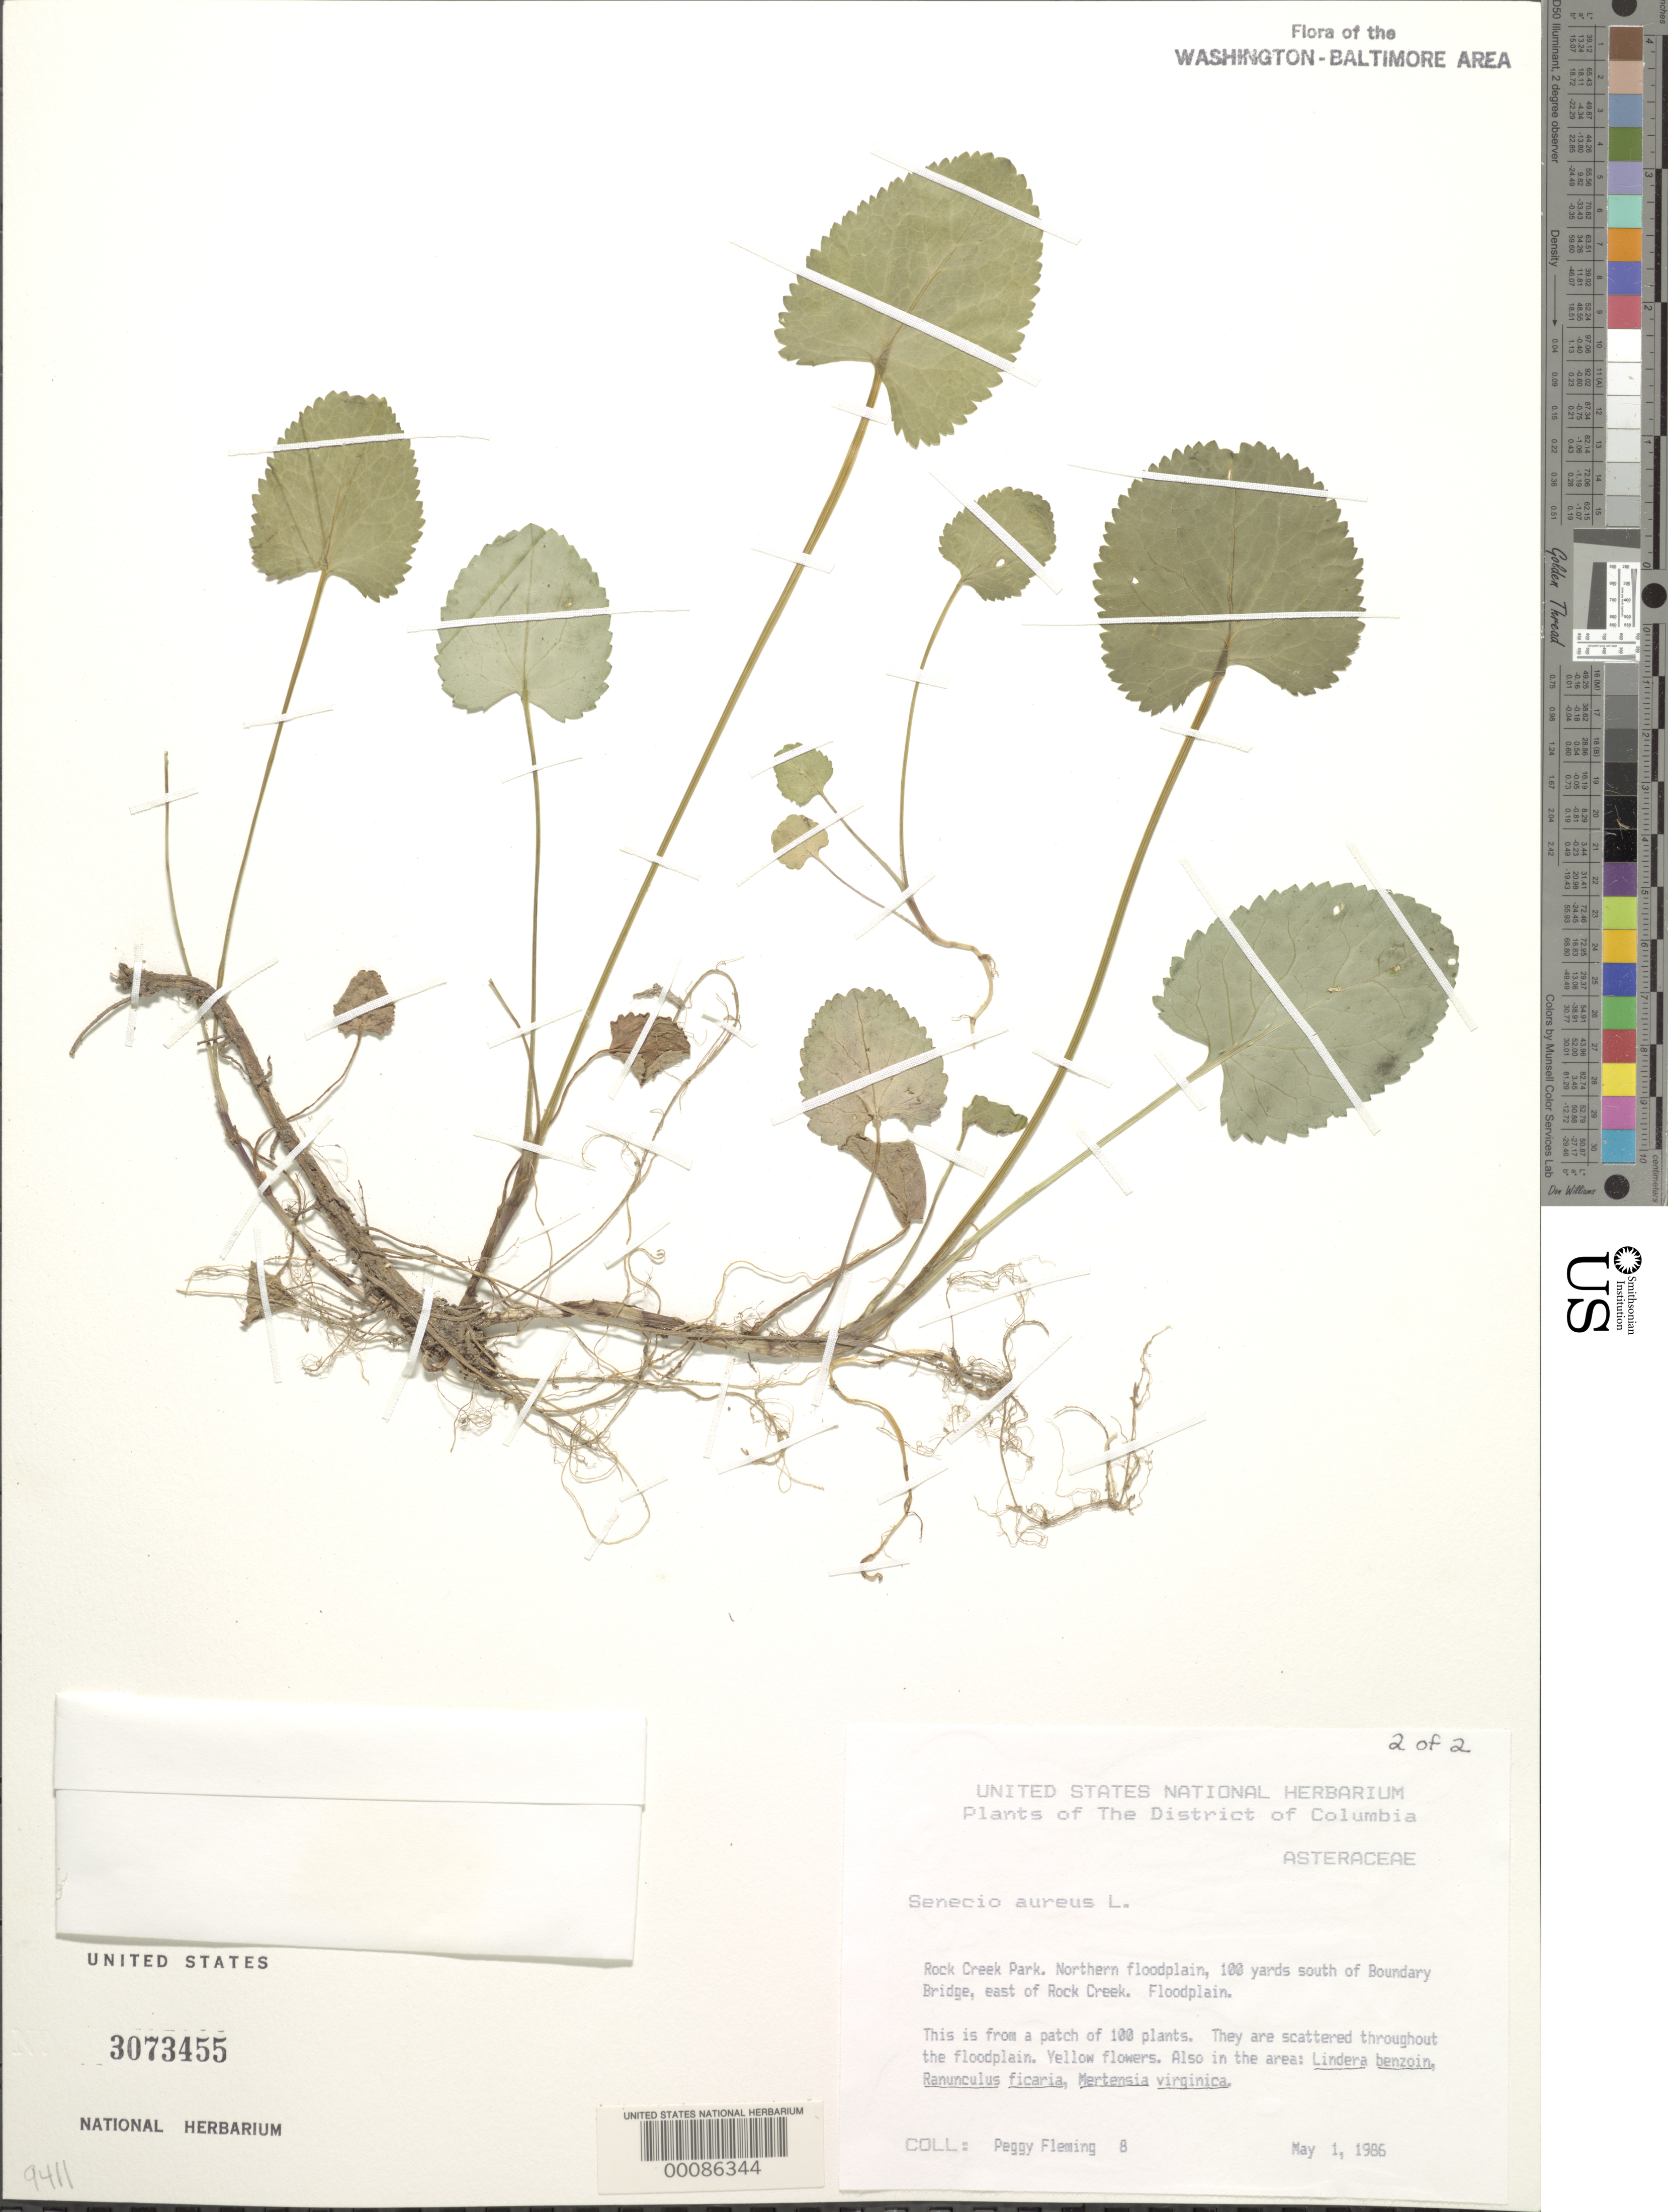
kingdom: Plantae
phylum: Tracheophyta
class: Magnoliopsida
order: Asterales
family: Asteraceae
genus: Packera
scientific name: Packera aurea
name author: (L.) Á. Löve & D. Löve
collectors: P. Fleming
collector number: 8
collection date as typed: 01 May 1986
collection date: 1986-05-01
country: United States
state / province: District of Columbia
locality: Y Bridge, east of Rock Creek.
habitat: Floodplain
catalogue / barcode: US 3073455